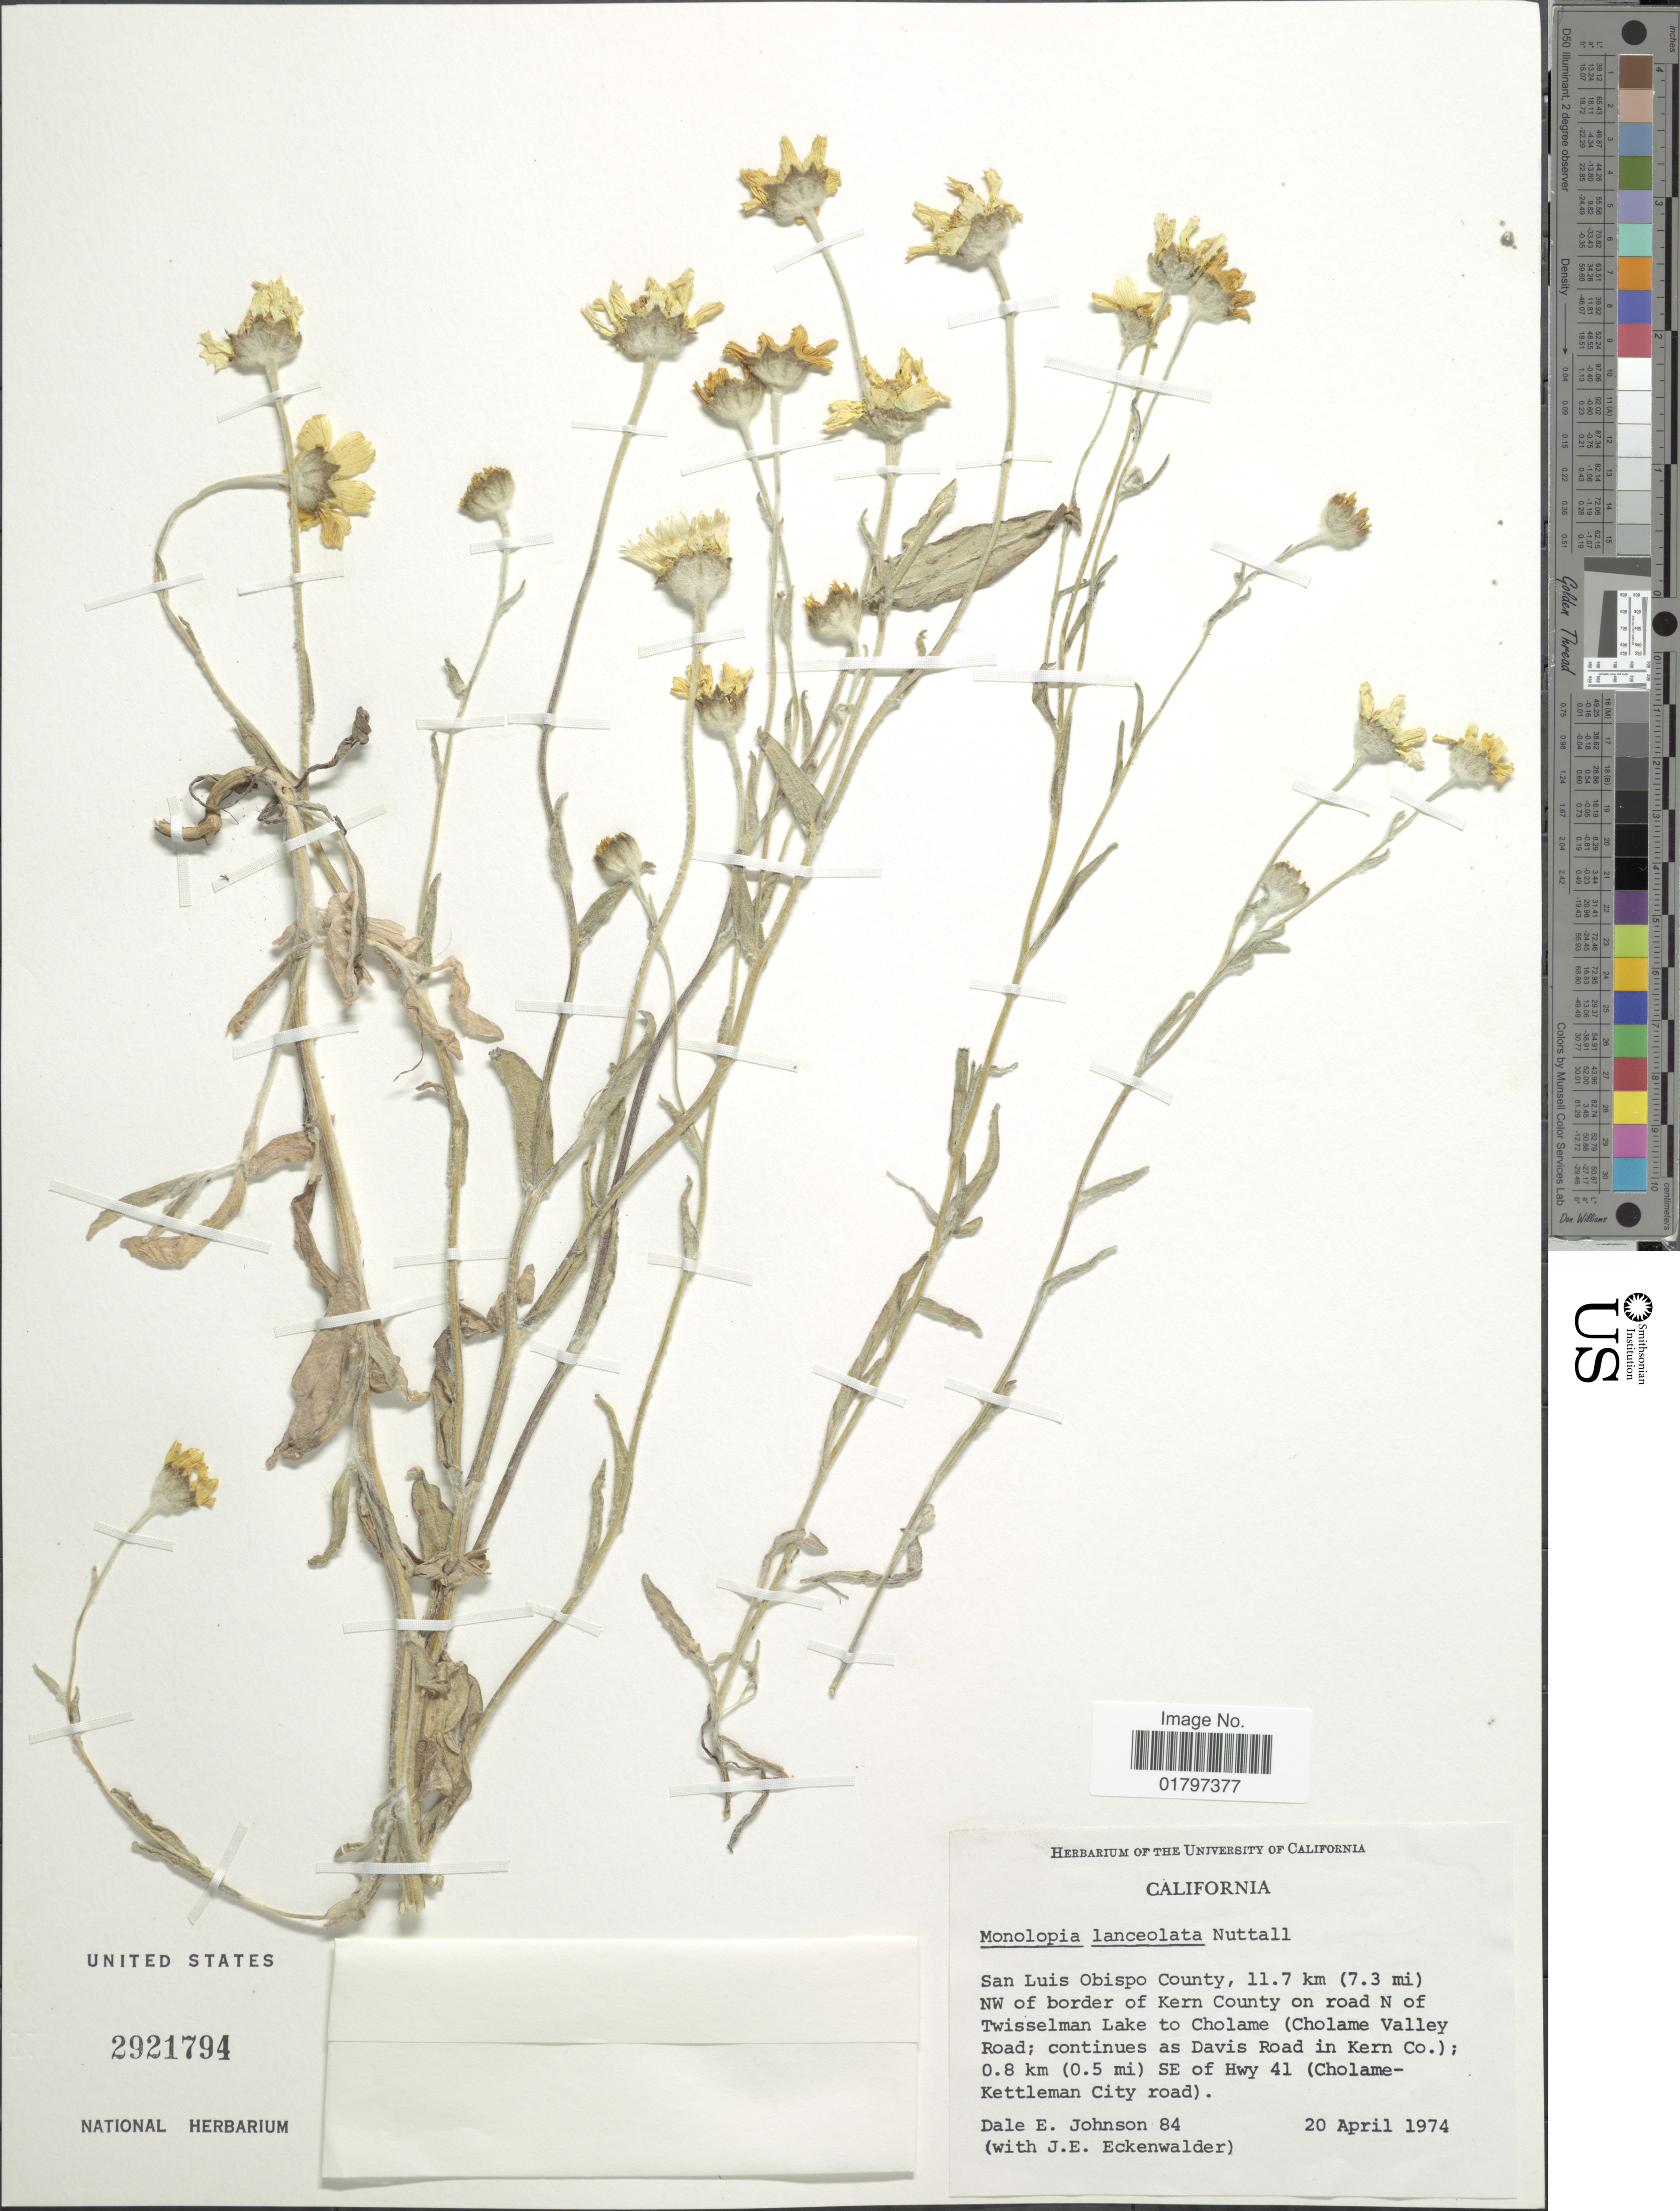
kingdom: Plantae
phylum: Tracheophyta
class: Magnoliopsida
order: Asterales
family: Asteraceae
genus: Monolopia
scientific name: Monolopia lanceolata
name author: Nutt.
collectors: D. E. Johnson & J. Eckenwalder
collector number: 84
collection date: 1974-04-20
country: United States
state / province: California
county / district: San Luis Obispo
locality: San Luis Obispo County, 11.7 km (7.3 mi) NW of border of Kern County on road N of Twisselman Lake to Cholame (Cholame Valley Road; continues as Davis Road in Kern Co.); 0.8 km (0.5 mi) SE of Hwy 41 (Cholame-Kettleman City road)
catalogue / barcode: US 2921794